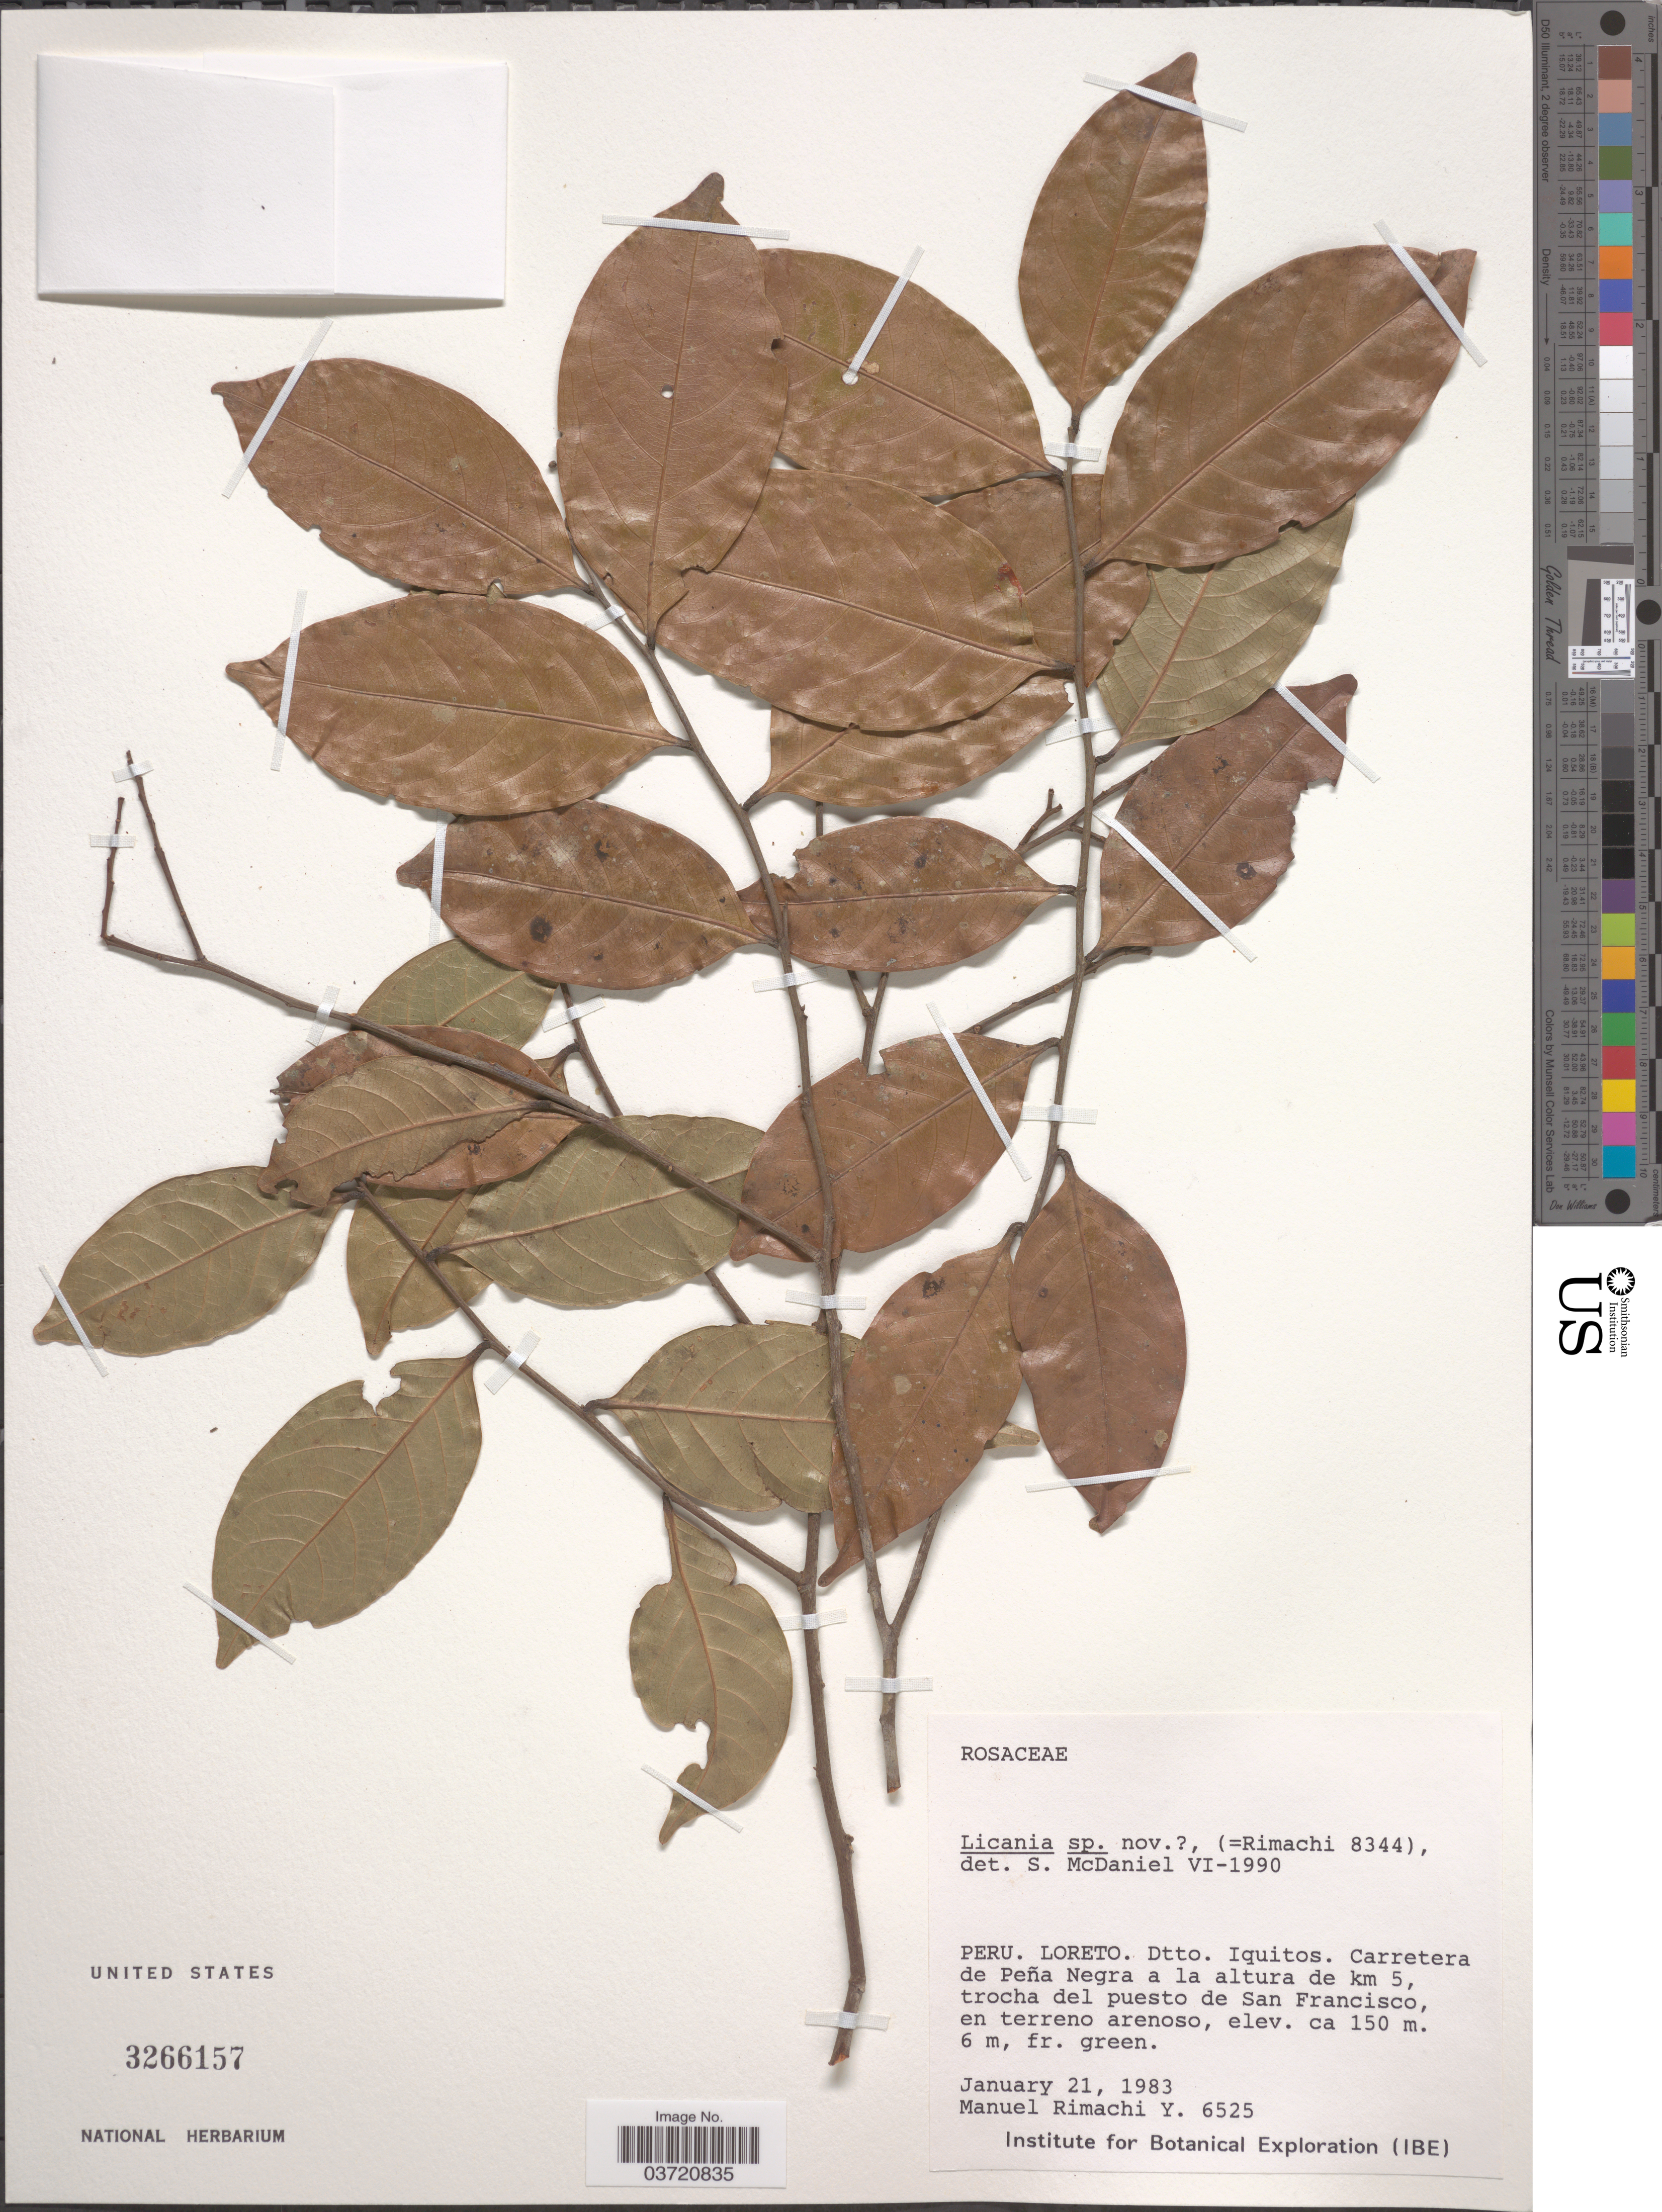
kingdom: Plantae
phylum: Tracheophyta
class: Magnoliopsida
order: Malpighiales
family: Chrysobalanaceae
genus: Licania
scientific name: Licania sp.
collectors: M. Rimachi Y.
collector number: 6525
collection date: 1983-01-21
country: Peru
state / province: Loreto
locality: Dtto. Iquitos. Carretera de Peña Negra a la altura de km 5, trocha del puesto de San Francisco.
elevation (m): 150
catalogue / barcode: US 3266157